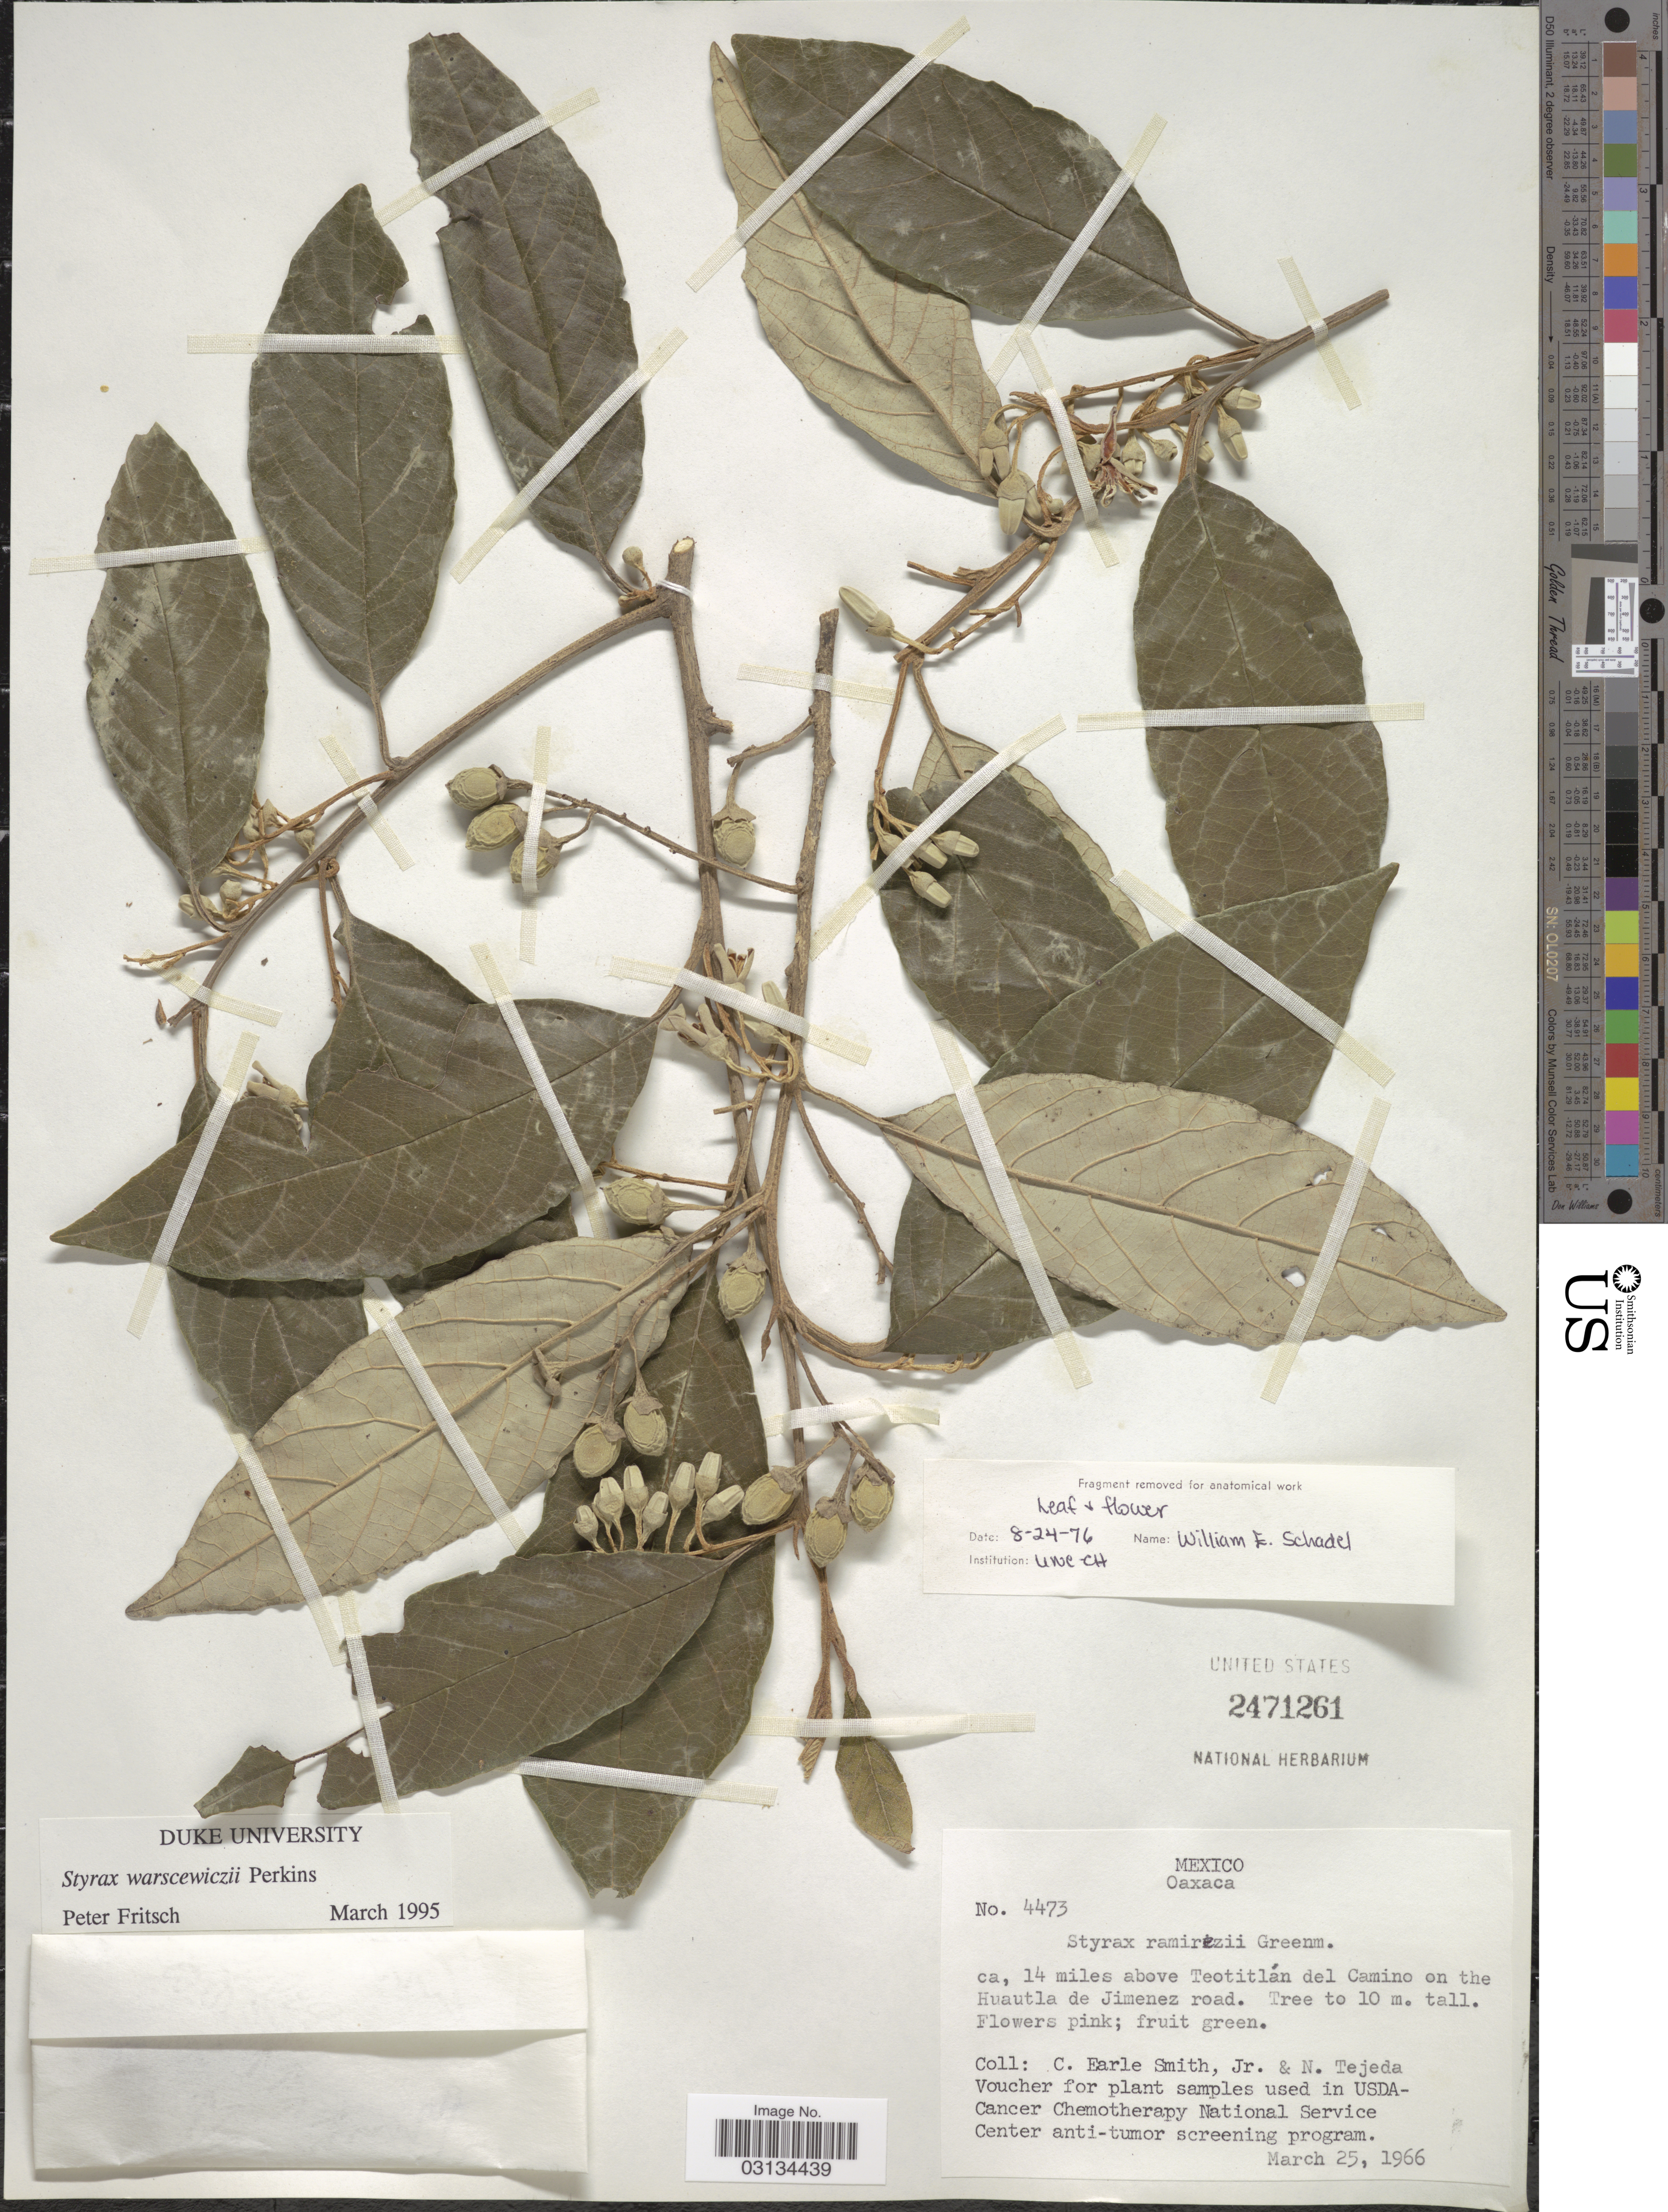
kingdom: Plantae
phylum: Tracheophyta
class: Magnoliopsida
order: Ericales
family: Styracaceae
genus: Styrax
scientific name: Styrax warscewiczii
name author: Perkins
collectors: C. E. Smith Jr. & N. Tejeda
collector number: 4473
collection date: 1966-03-25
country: Mexico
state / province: Oaxaca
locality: Ca, 14 miles aboe Teotitlán del Camino on the Huautla de Jimenez road.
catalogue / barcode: US 2471261